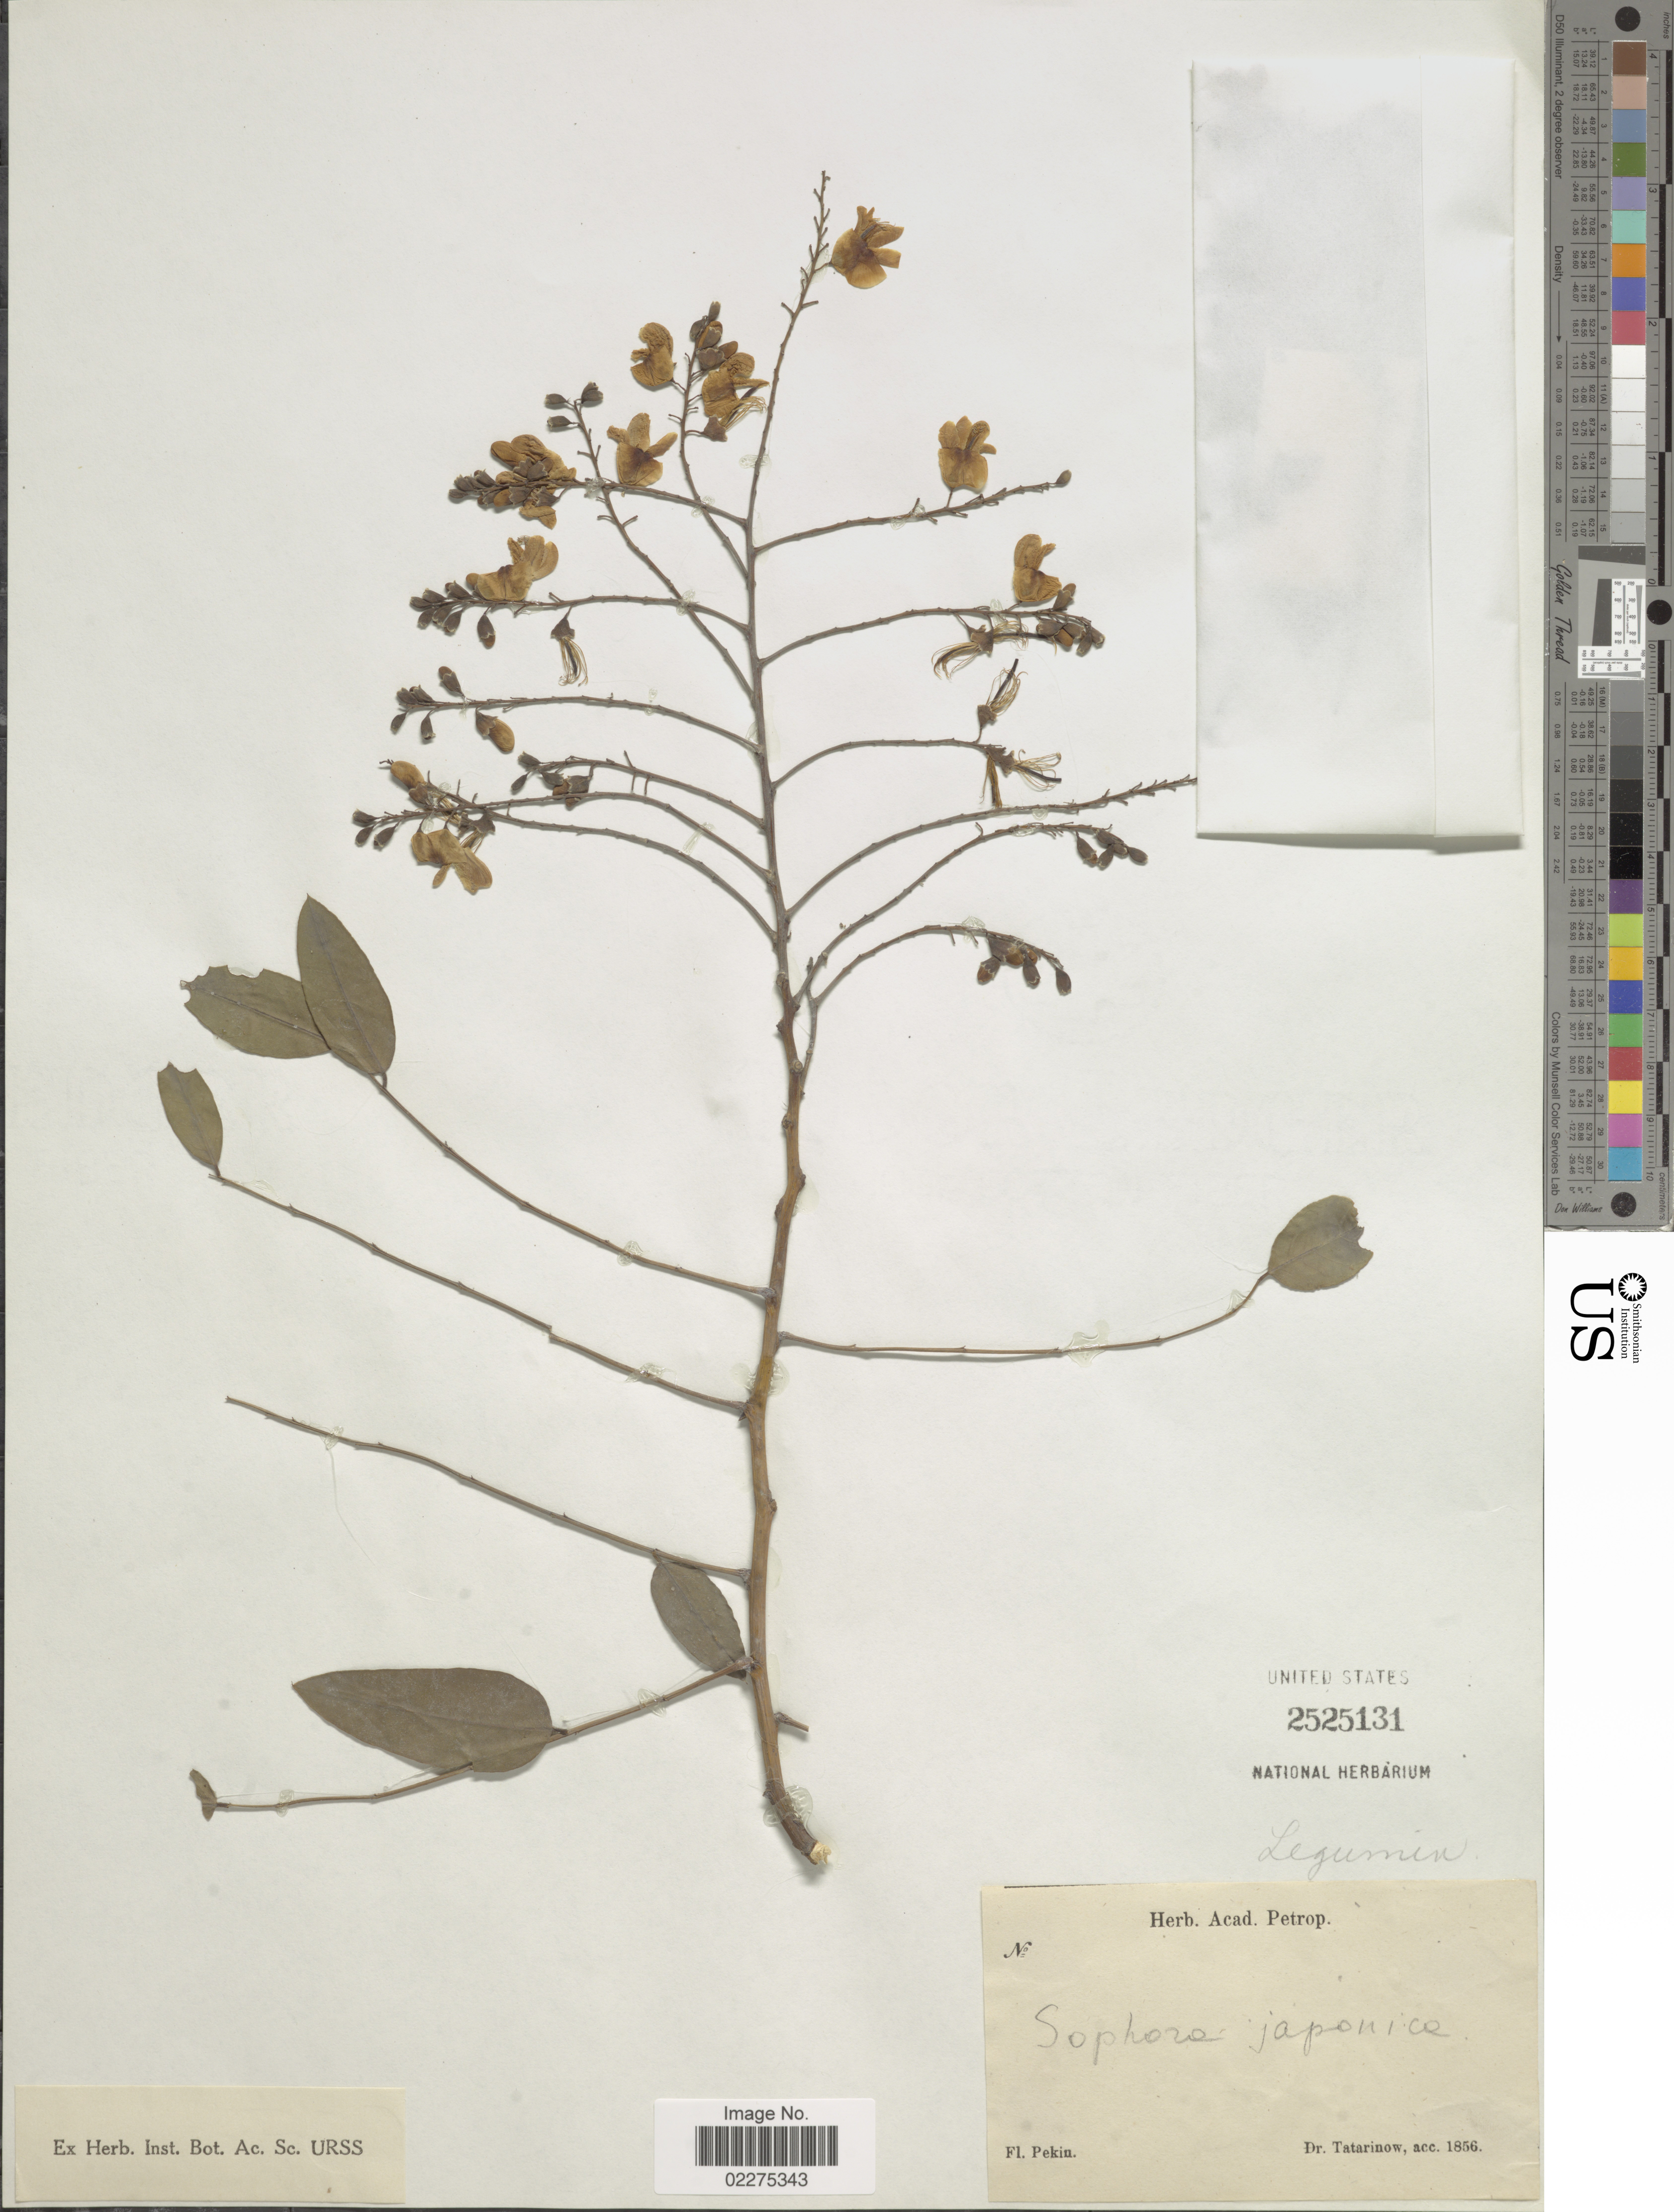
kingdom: Plantae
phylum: Tracheophyta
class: Magnoliopsida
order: Fabales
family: Fabaceae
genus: Sophora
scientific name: Sophora japonica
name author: L.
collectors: -. Tatarinow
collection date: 1856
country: China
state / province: Beijing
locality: Pekin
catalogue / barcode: US 2525131